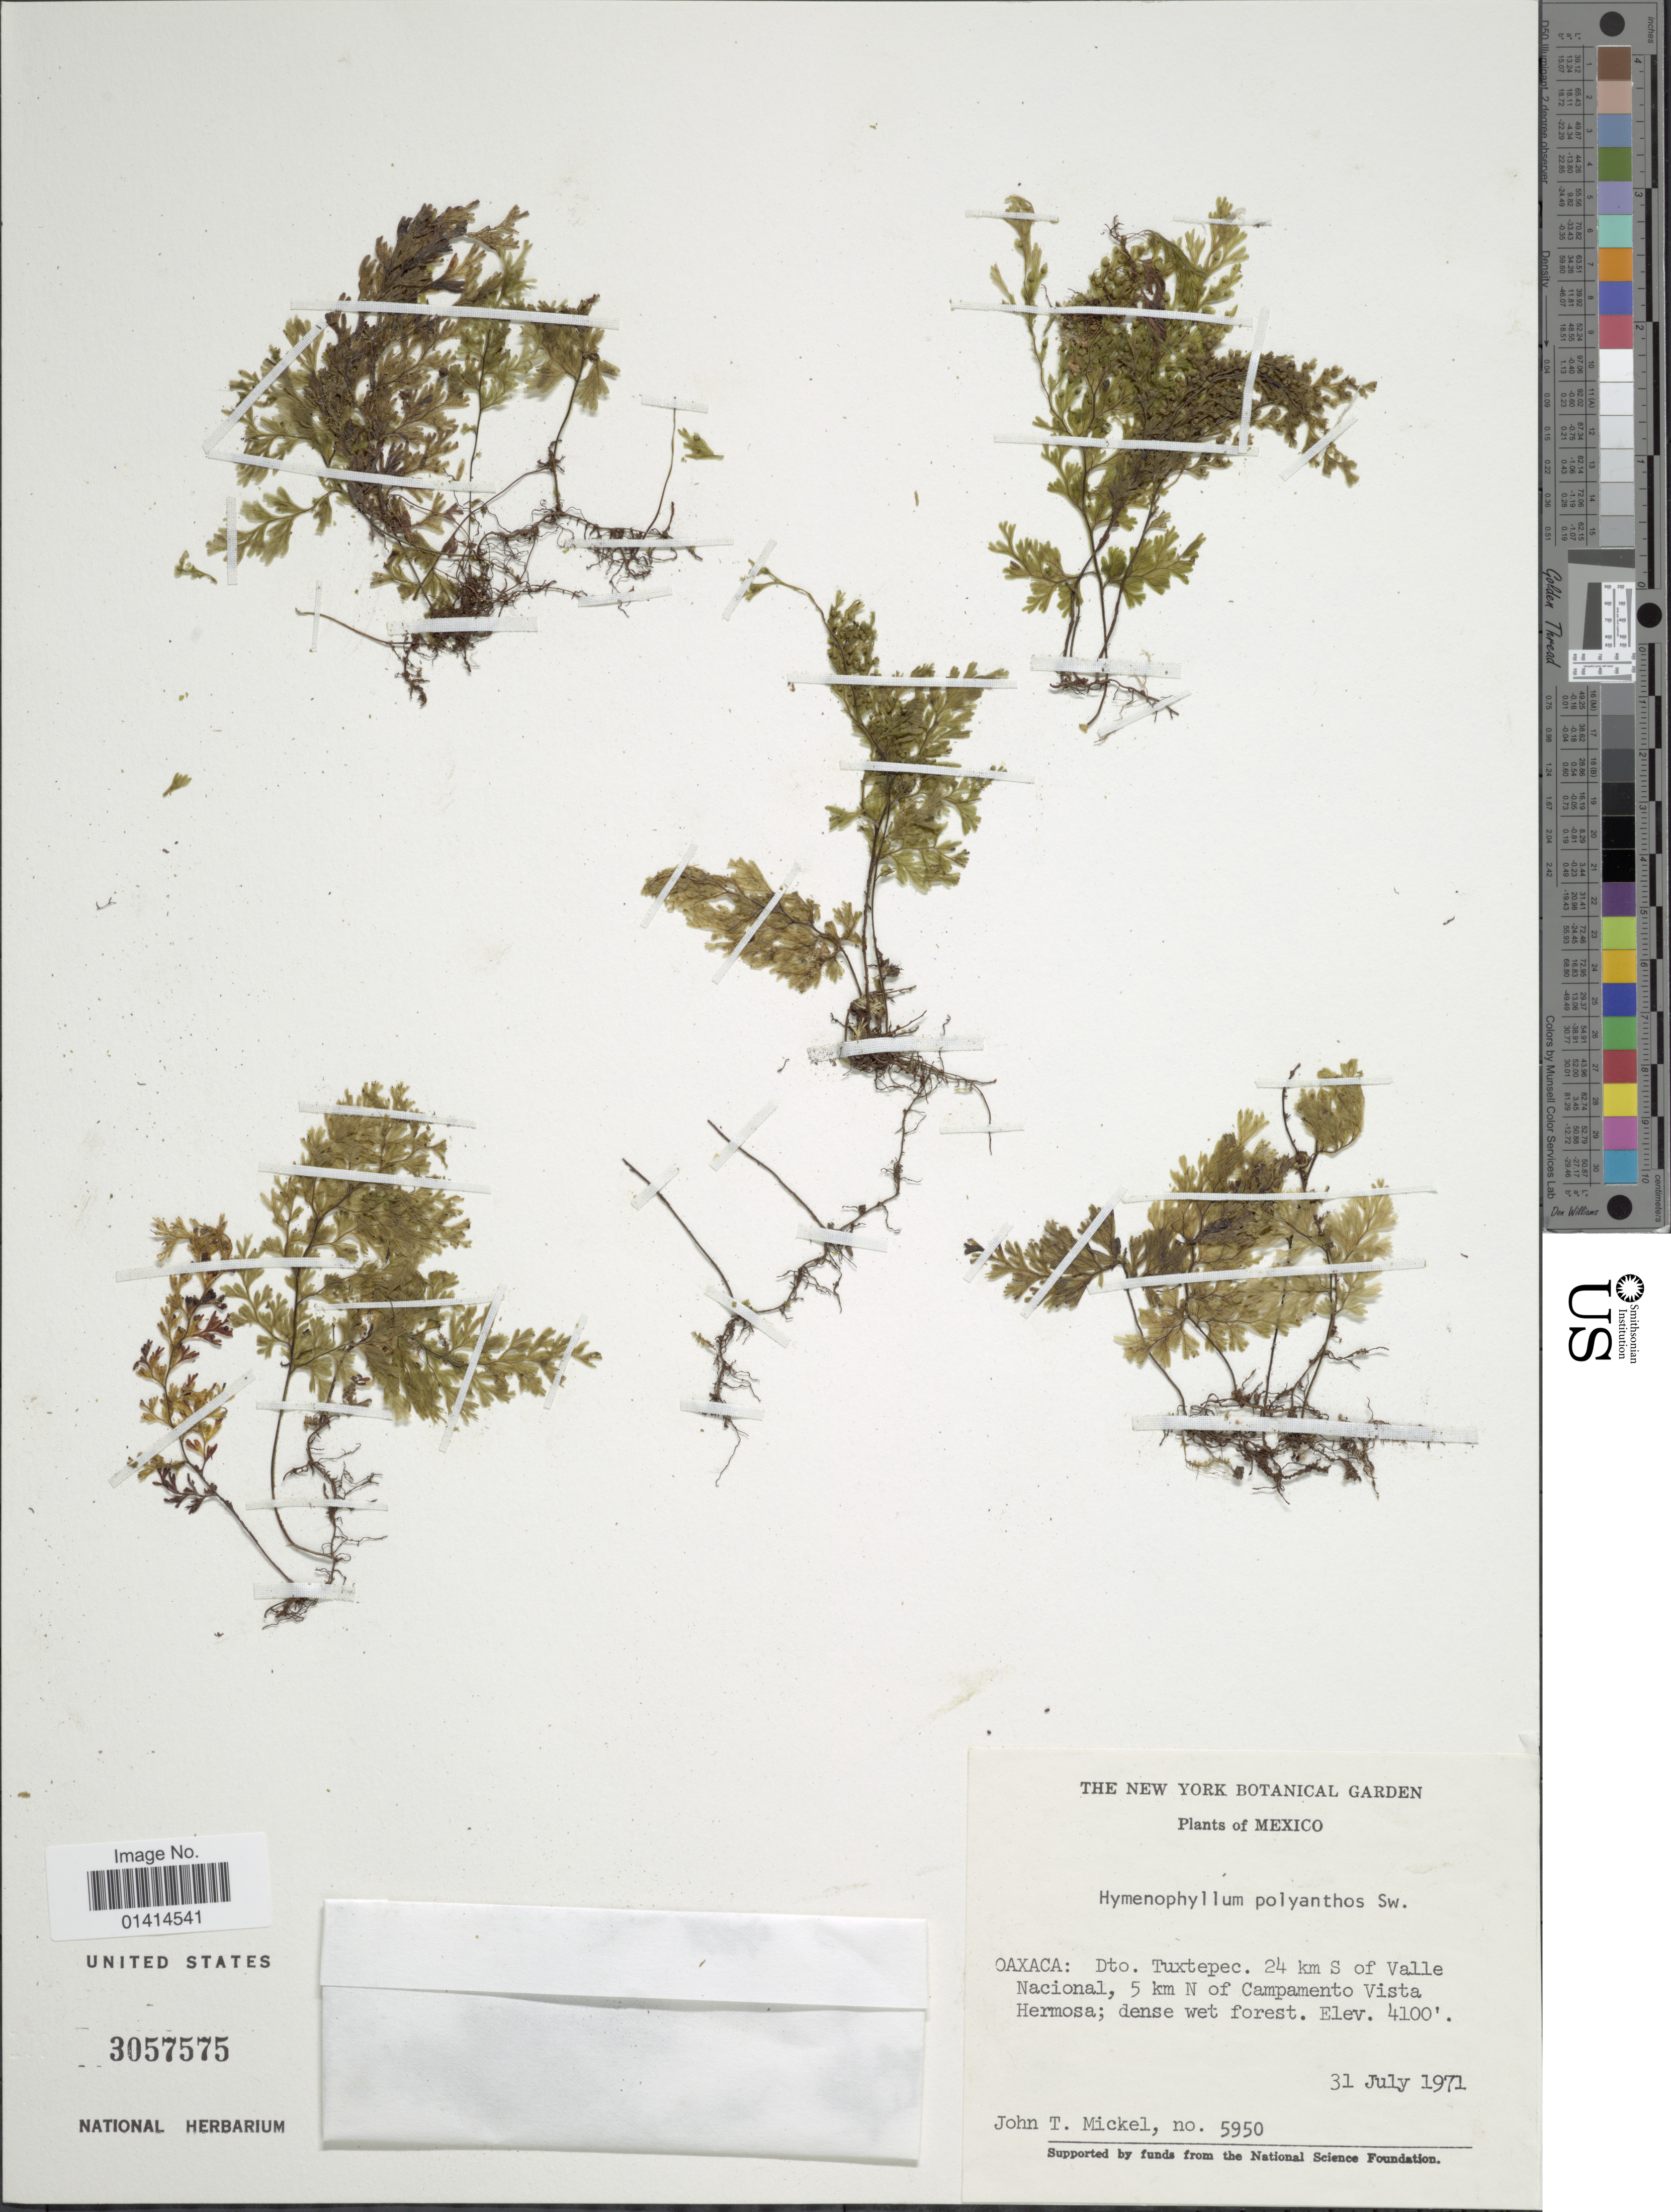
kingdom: Plantae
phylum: Tracheophyta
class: Polypodiopsida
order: Hymenophyllales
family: Hymenophyllaceae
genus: Hymenophyllum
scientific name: Hymenophyllum polyanthos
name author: (Sw.) Sw.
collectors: J. T. Mickel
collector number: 5950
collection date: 1971-07-31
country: Mexico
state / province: Oaxaca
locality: Dto. Tuxtepec. 24 km S of Valle Nacional, 5 km N of Campamento Vista Hermosa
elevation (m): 1250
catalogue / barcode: US 3057575